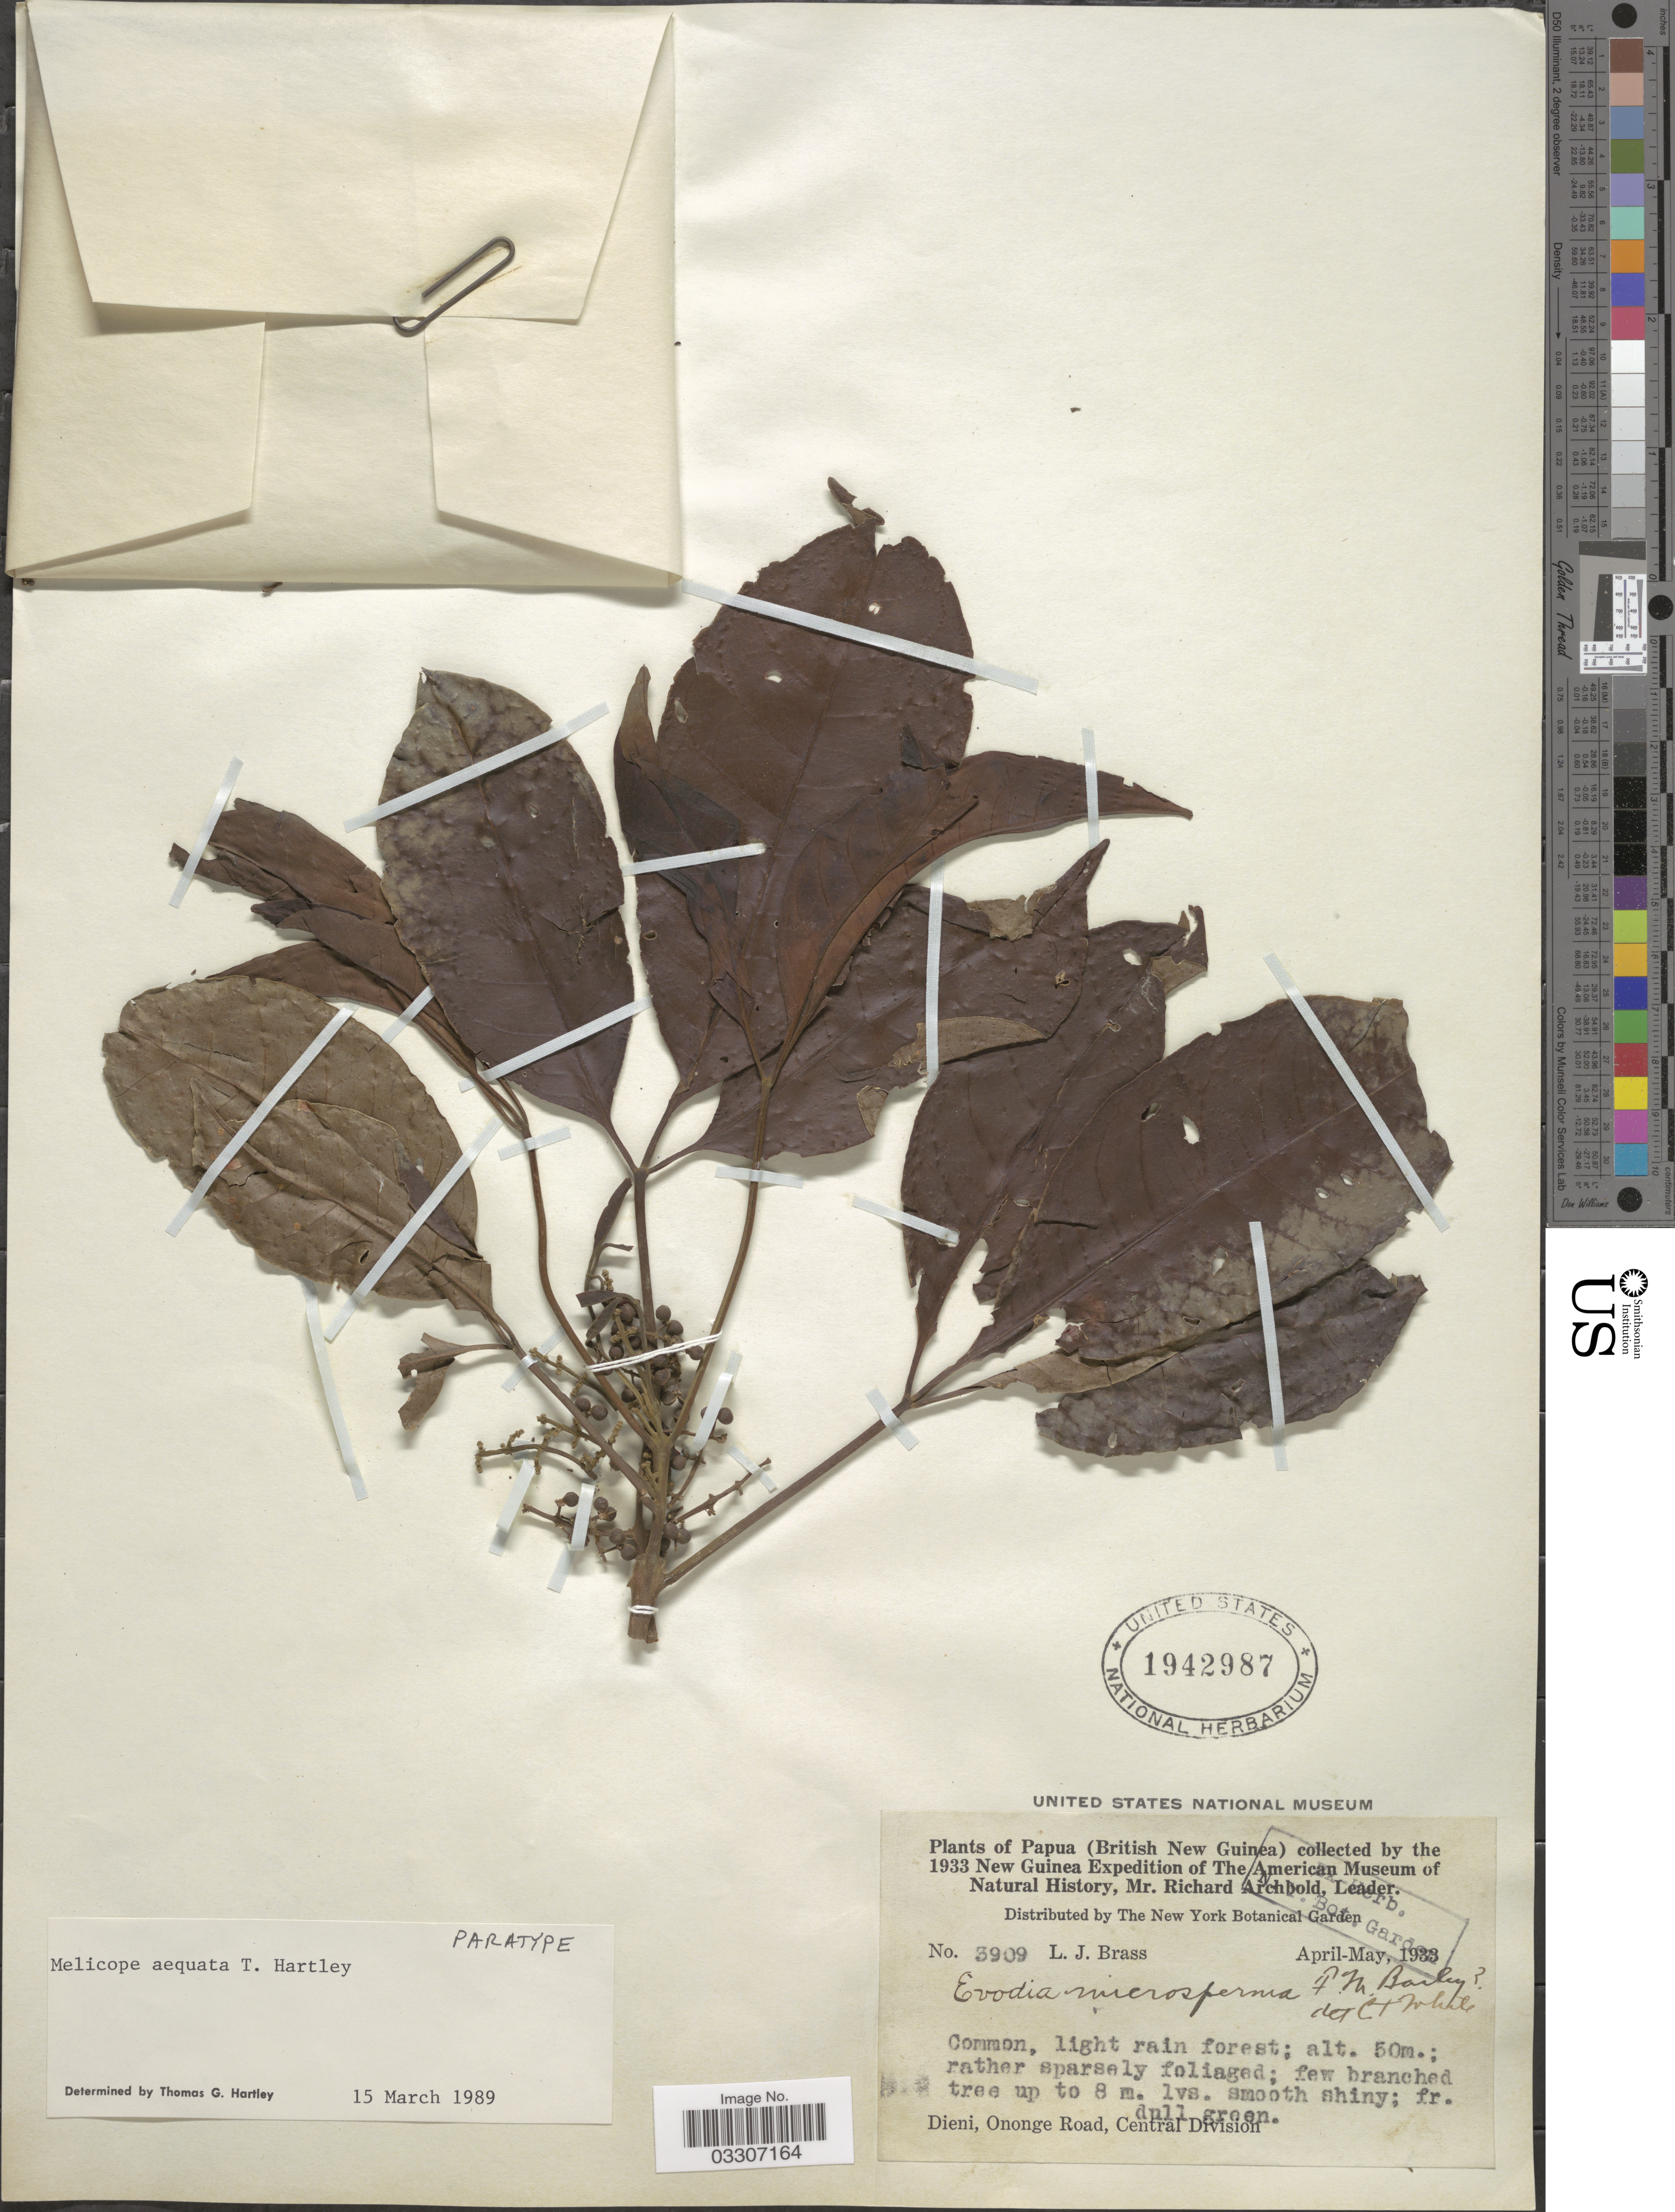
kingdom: Plantae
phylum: Tracheophyta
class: Magnoliopsida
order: Sapindales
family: Rutaceae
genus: Melicope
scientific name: Melicope aequata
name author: T.G. Hartley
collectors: L. J. Brass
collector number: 3909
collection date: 1933-04/1933-05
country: Papua New Guinea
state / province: Central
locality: Papua (British New Guinea). Dieni, Ononge Road, Central Division.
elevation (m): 50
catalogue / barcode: US 1942987